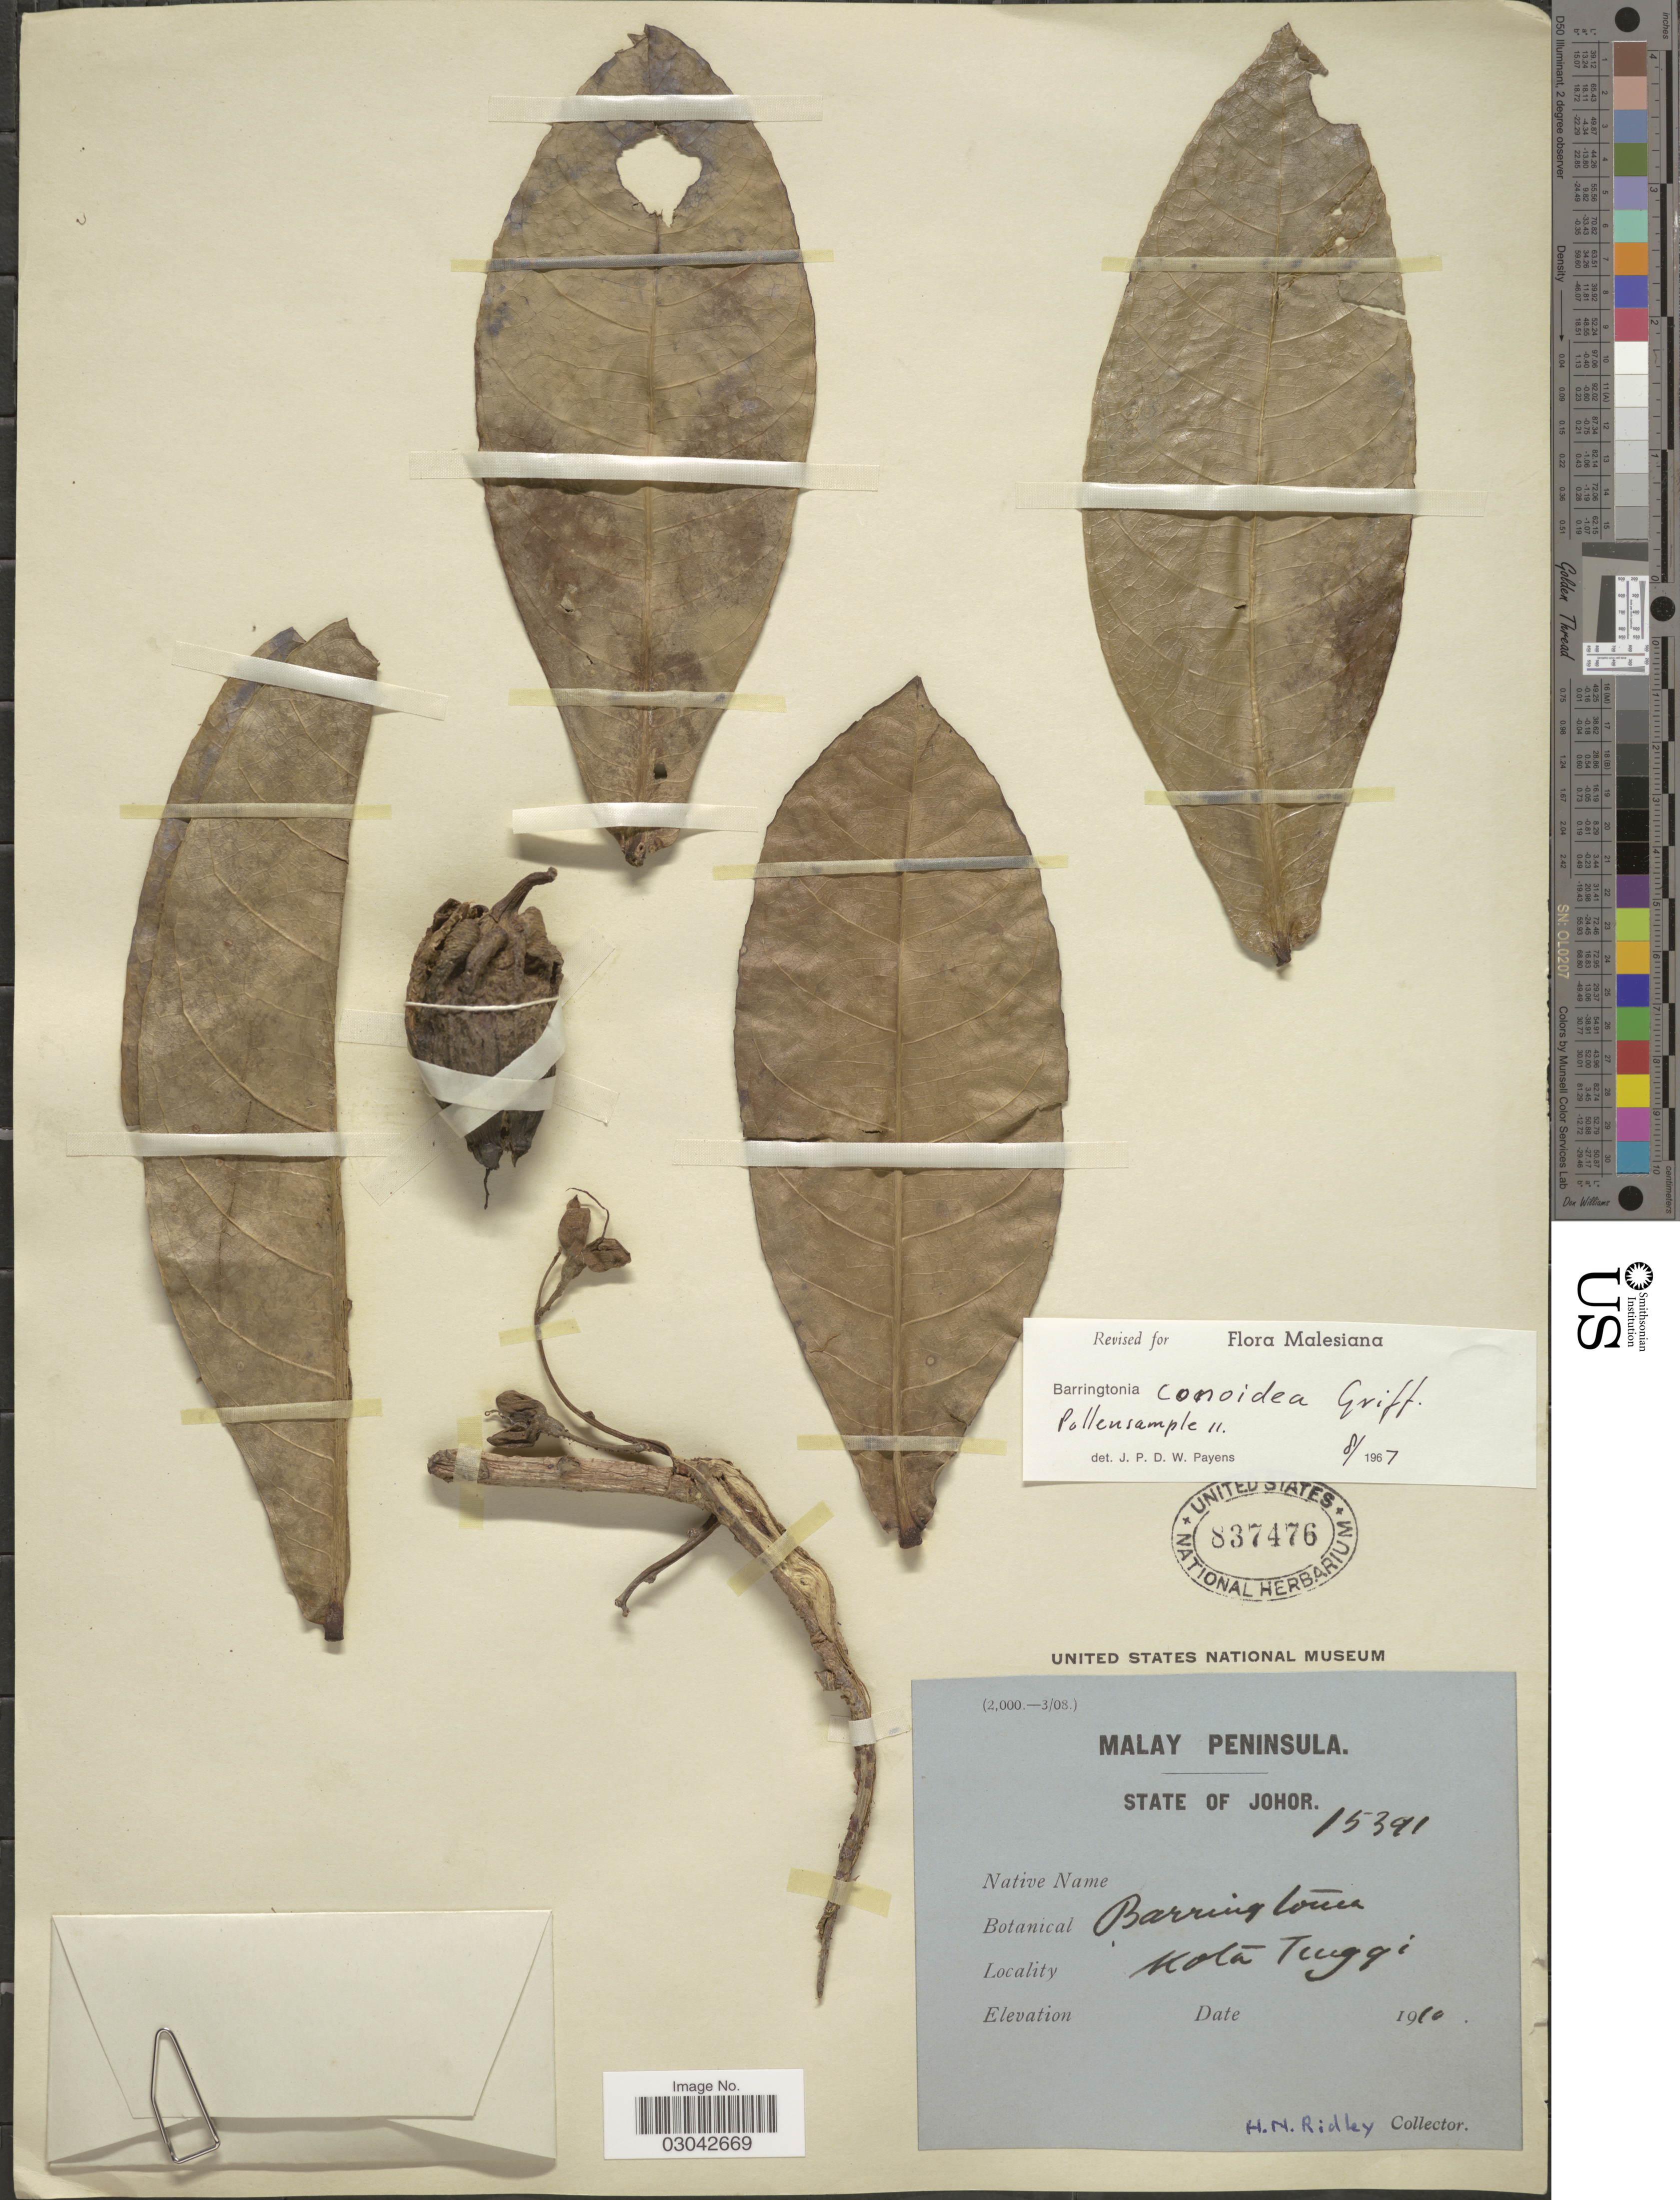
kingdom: Plantae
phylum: Tracheophyta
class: Magnoliopsida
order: Ericales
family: Lecythidaceae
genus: Barringtonia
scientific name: Barringtonia conoidea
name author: Griff.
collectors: H. N. Ridley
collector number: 15391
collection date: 1910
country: Malaysia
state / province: Johor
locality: Malay Peninsula. Kota Tinggi.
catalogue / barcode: US 837476